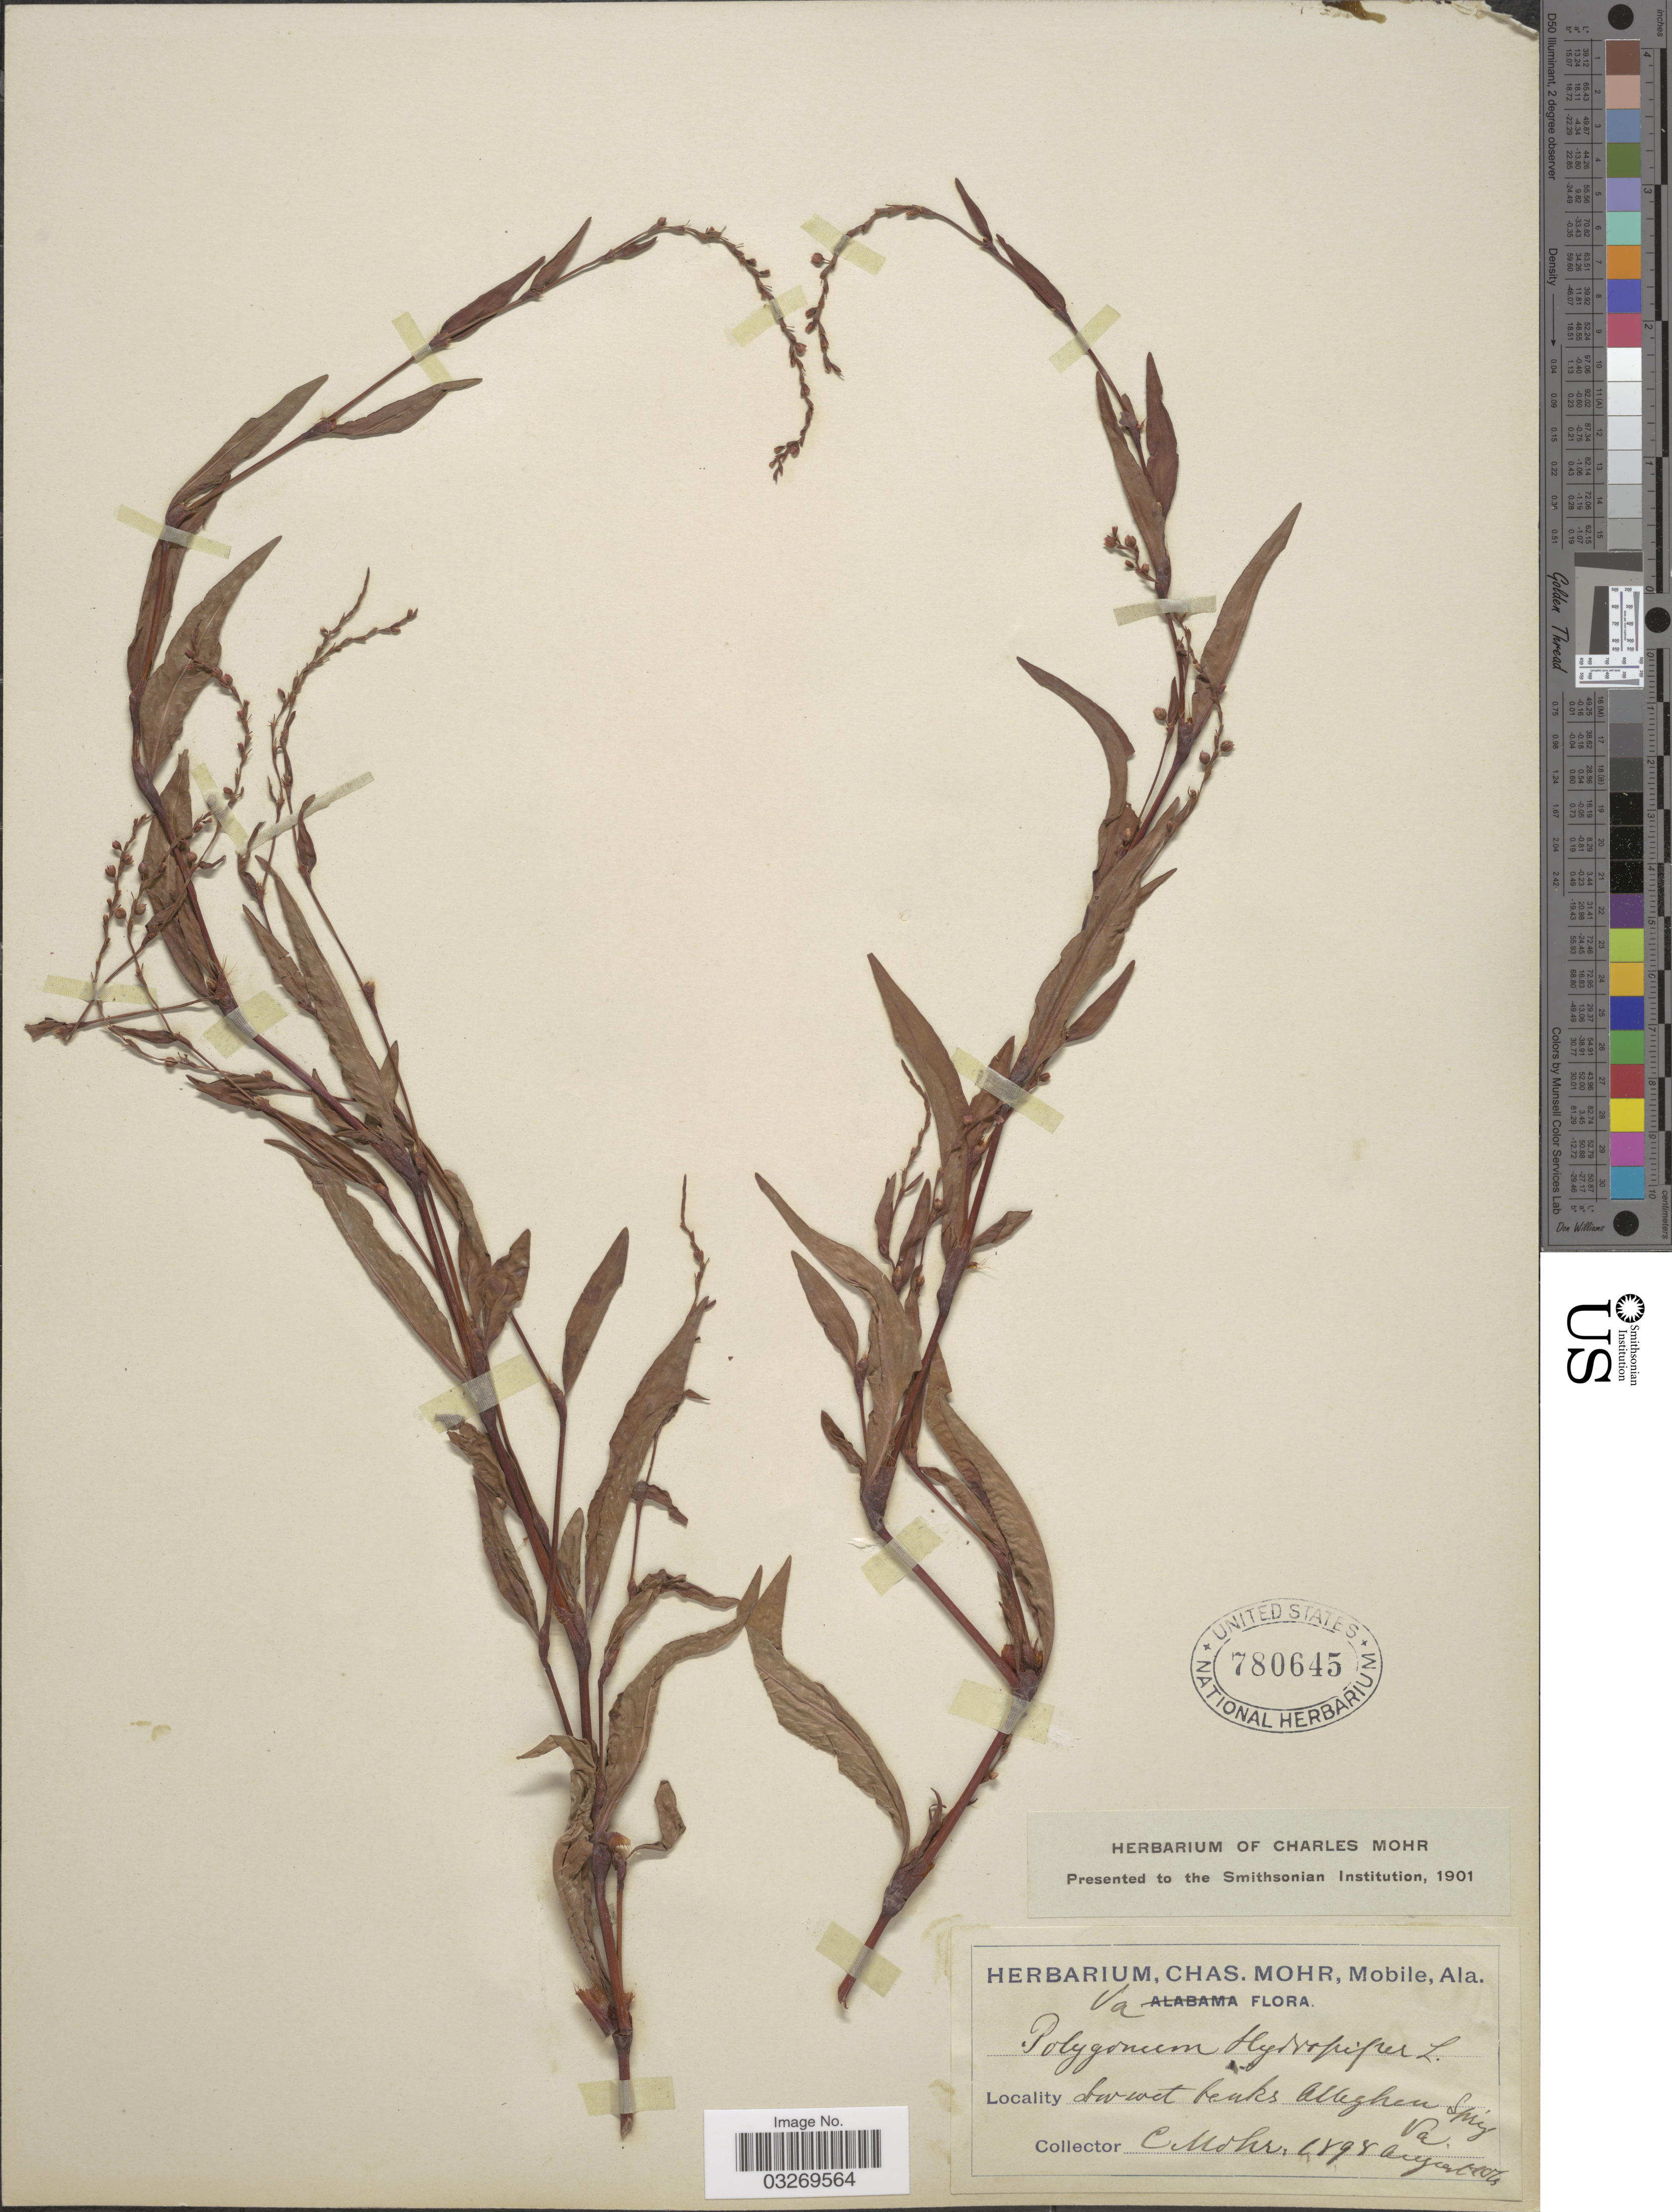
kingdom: Plantae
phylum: Tracheophyta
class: Magnoliopsida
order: Caryophyllales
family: Polygonaceae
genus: Persicaria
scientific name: Persicaria hydropiper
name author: (L.) Delarbre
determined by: Atha, D. E.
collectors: C. T. Mohr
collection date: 1898-08-20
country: United States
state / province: Virginia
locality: SW wet banks Alleghen Springs.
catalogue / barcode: US 780645